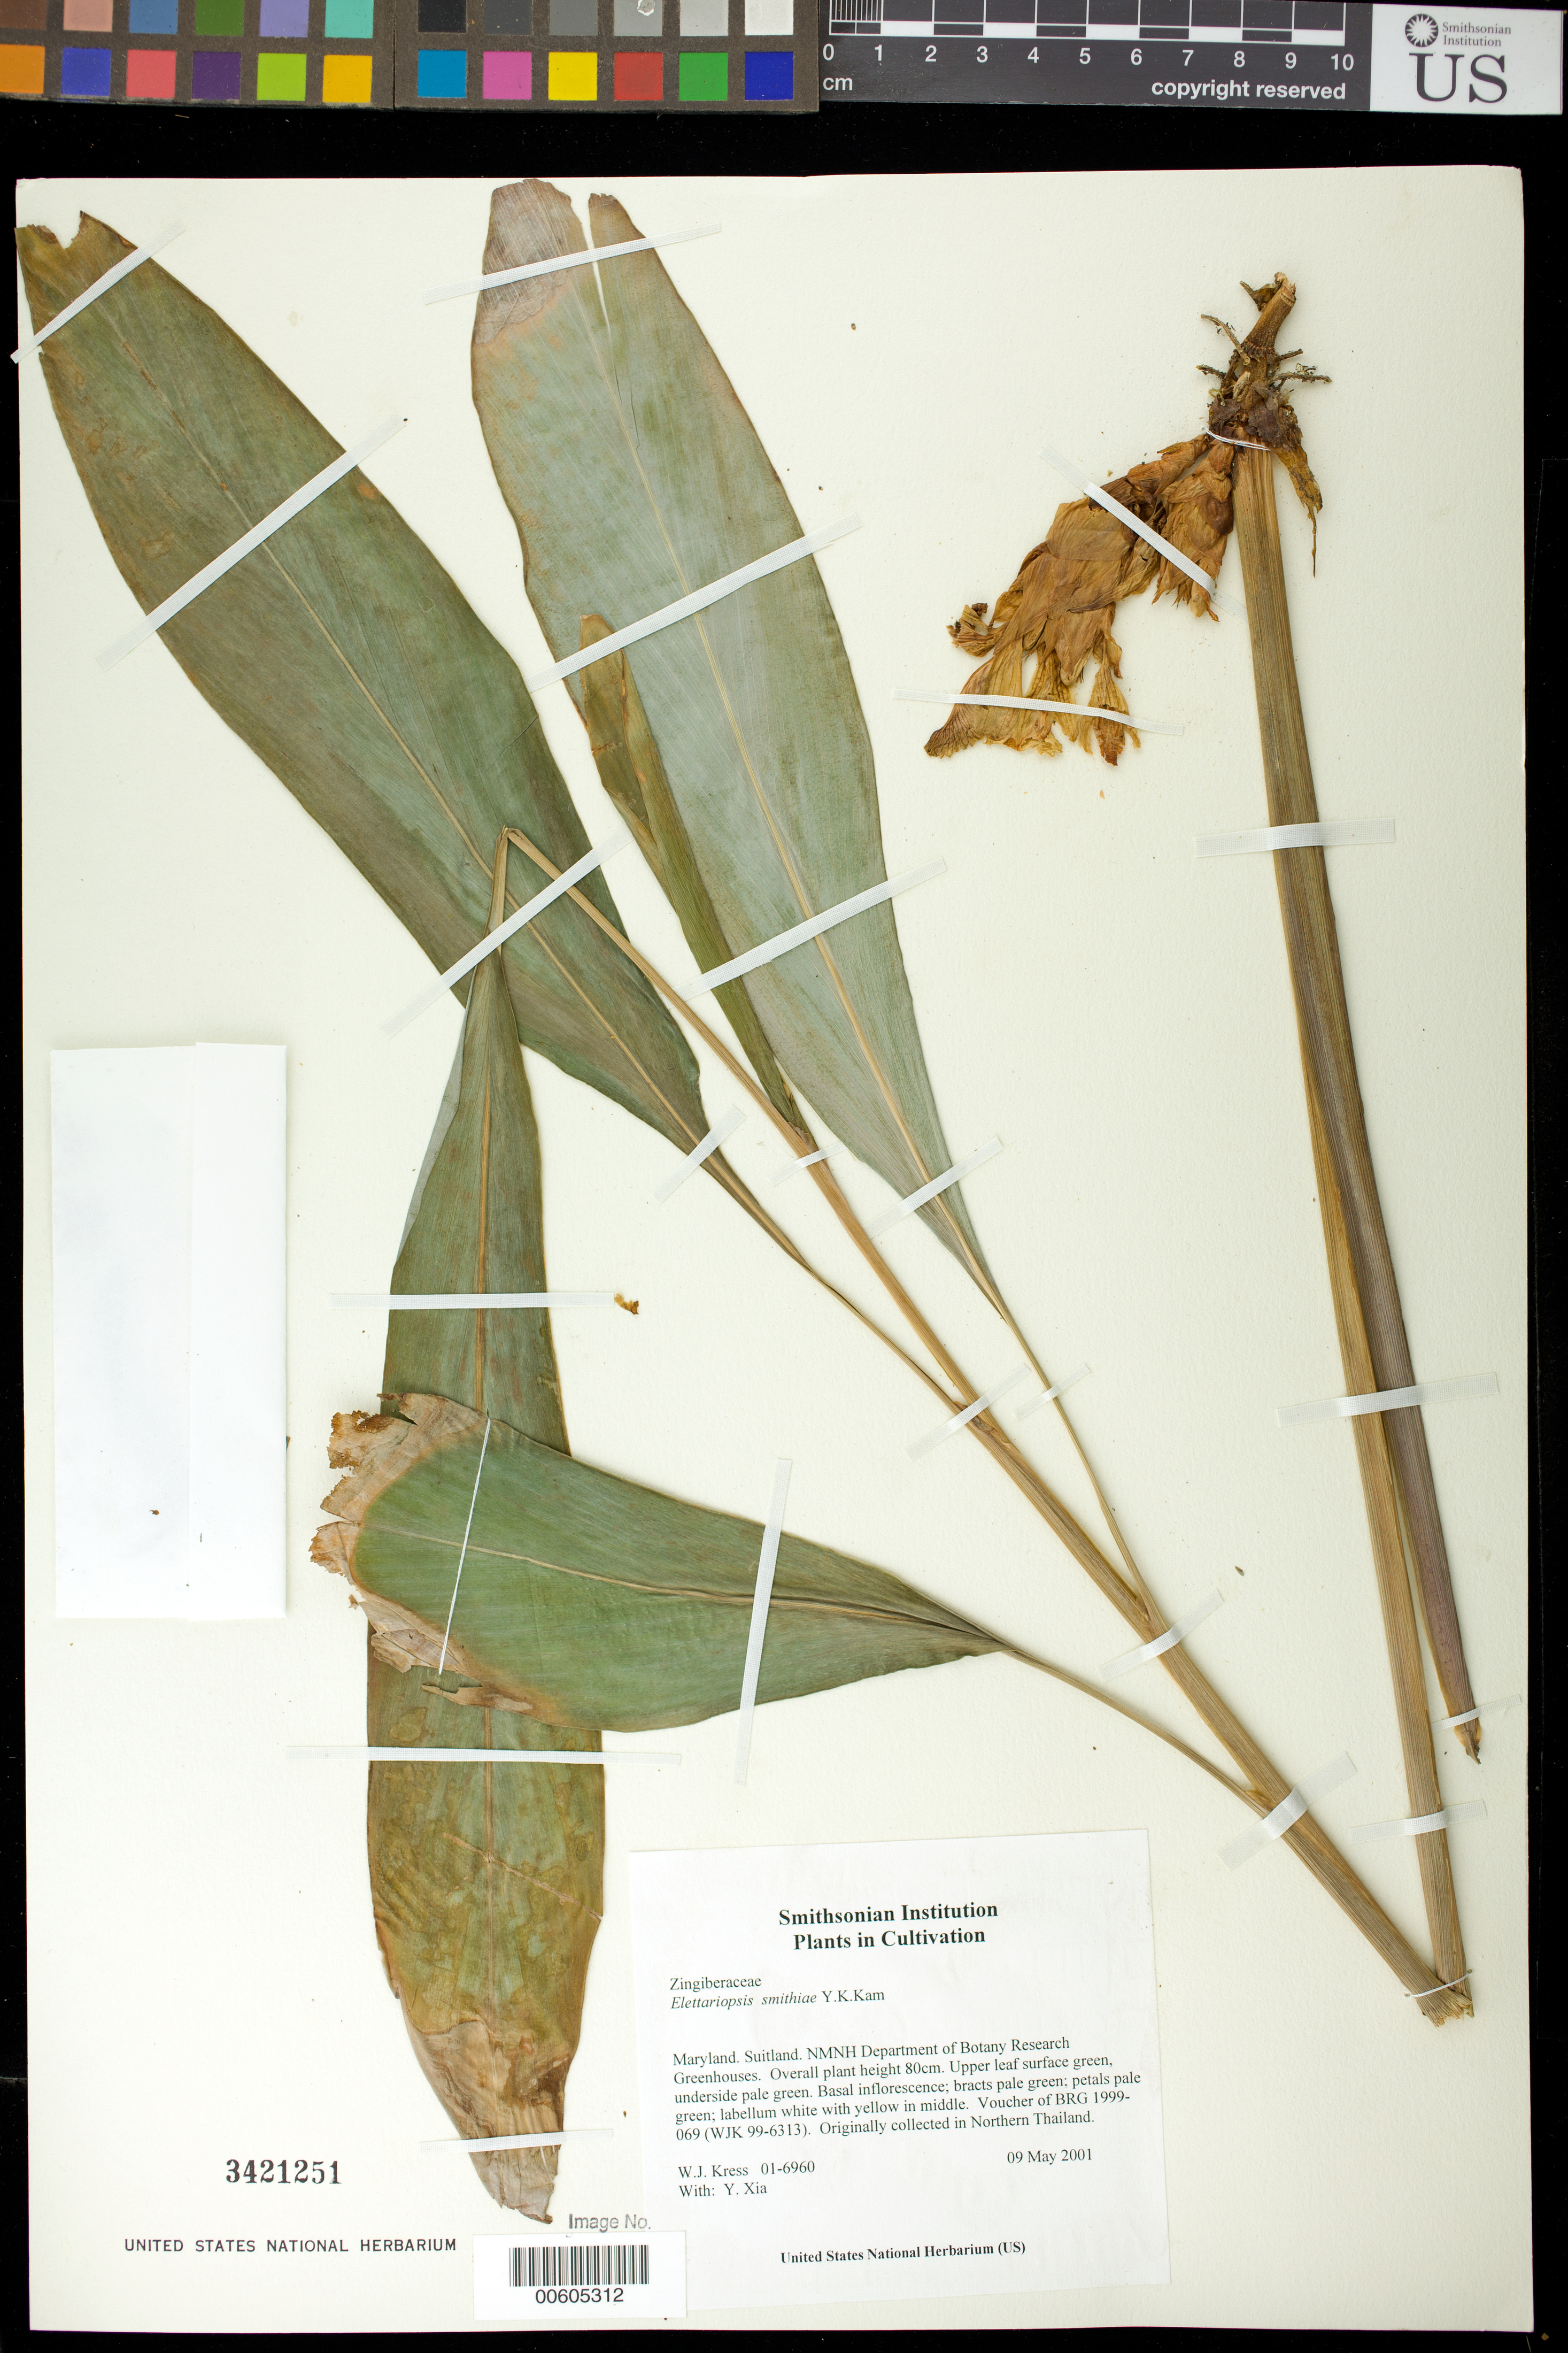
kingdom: Plantae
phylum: Tracheophyta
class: Liliopsida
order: Zingiberales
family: Zingiberaceae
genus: Amomum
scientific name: Amomum smithiae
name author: (Y.K. Kam) Škornick. & Hlavatá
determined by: Strong, M. T., (US), Smithsonian Institution - National Museum of Natural History (UNITED STATES)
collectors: W. J. Kress & Y. M. Xia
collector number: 01-6960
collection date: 2001-05-09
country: United States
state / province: Maryland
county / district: Prince George's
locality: NMNH Botany Research Greenhouses. Suitland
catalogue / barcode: US 3421251